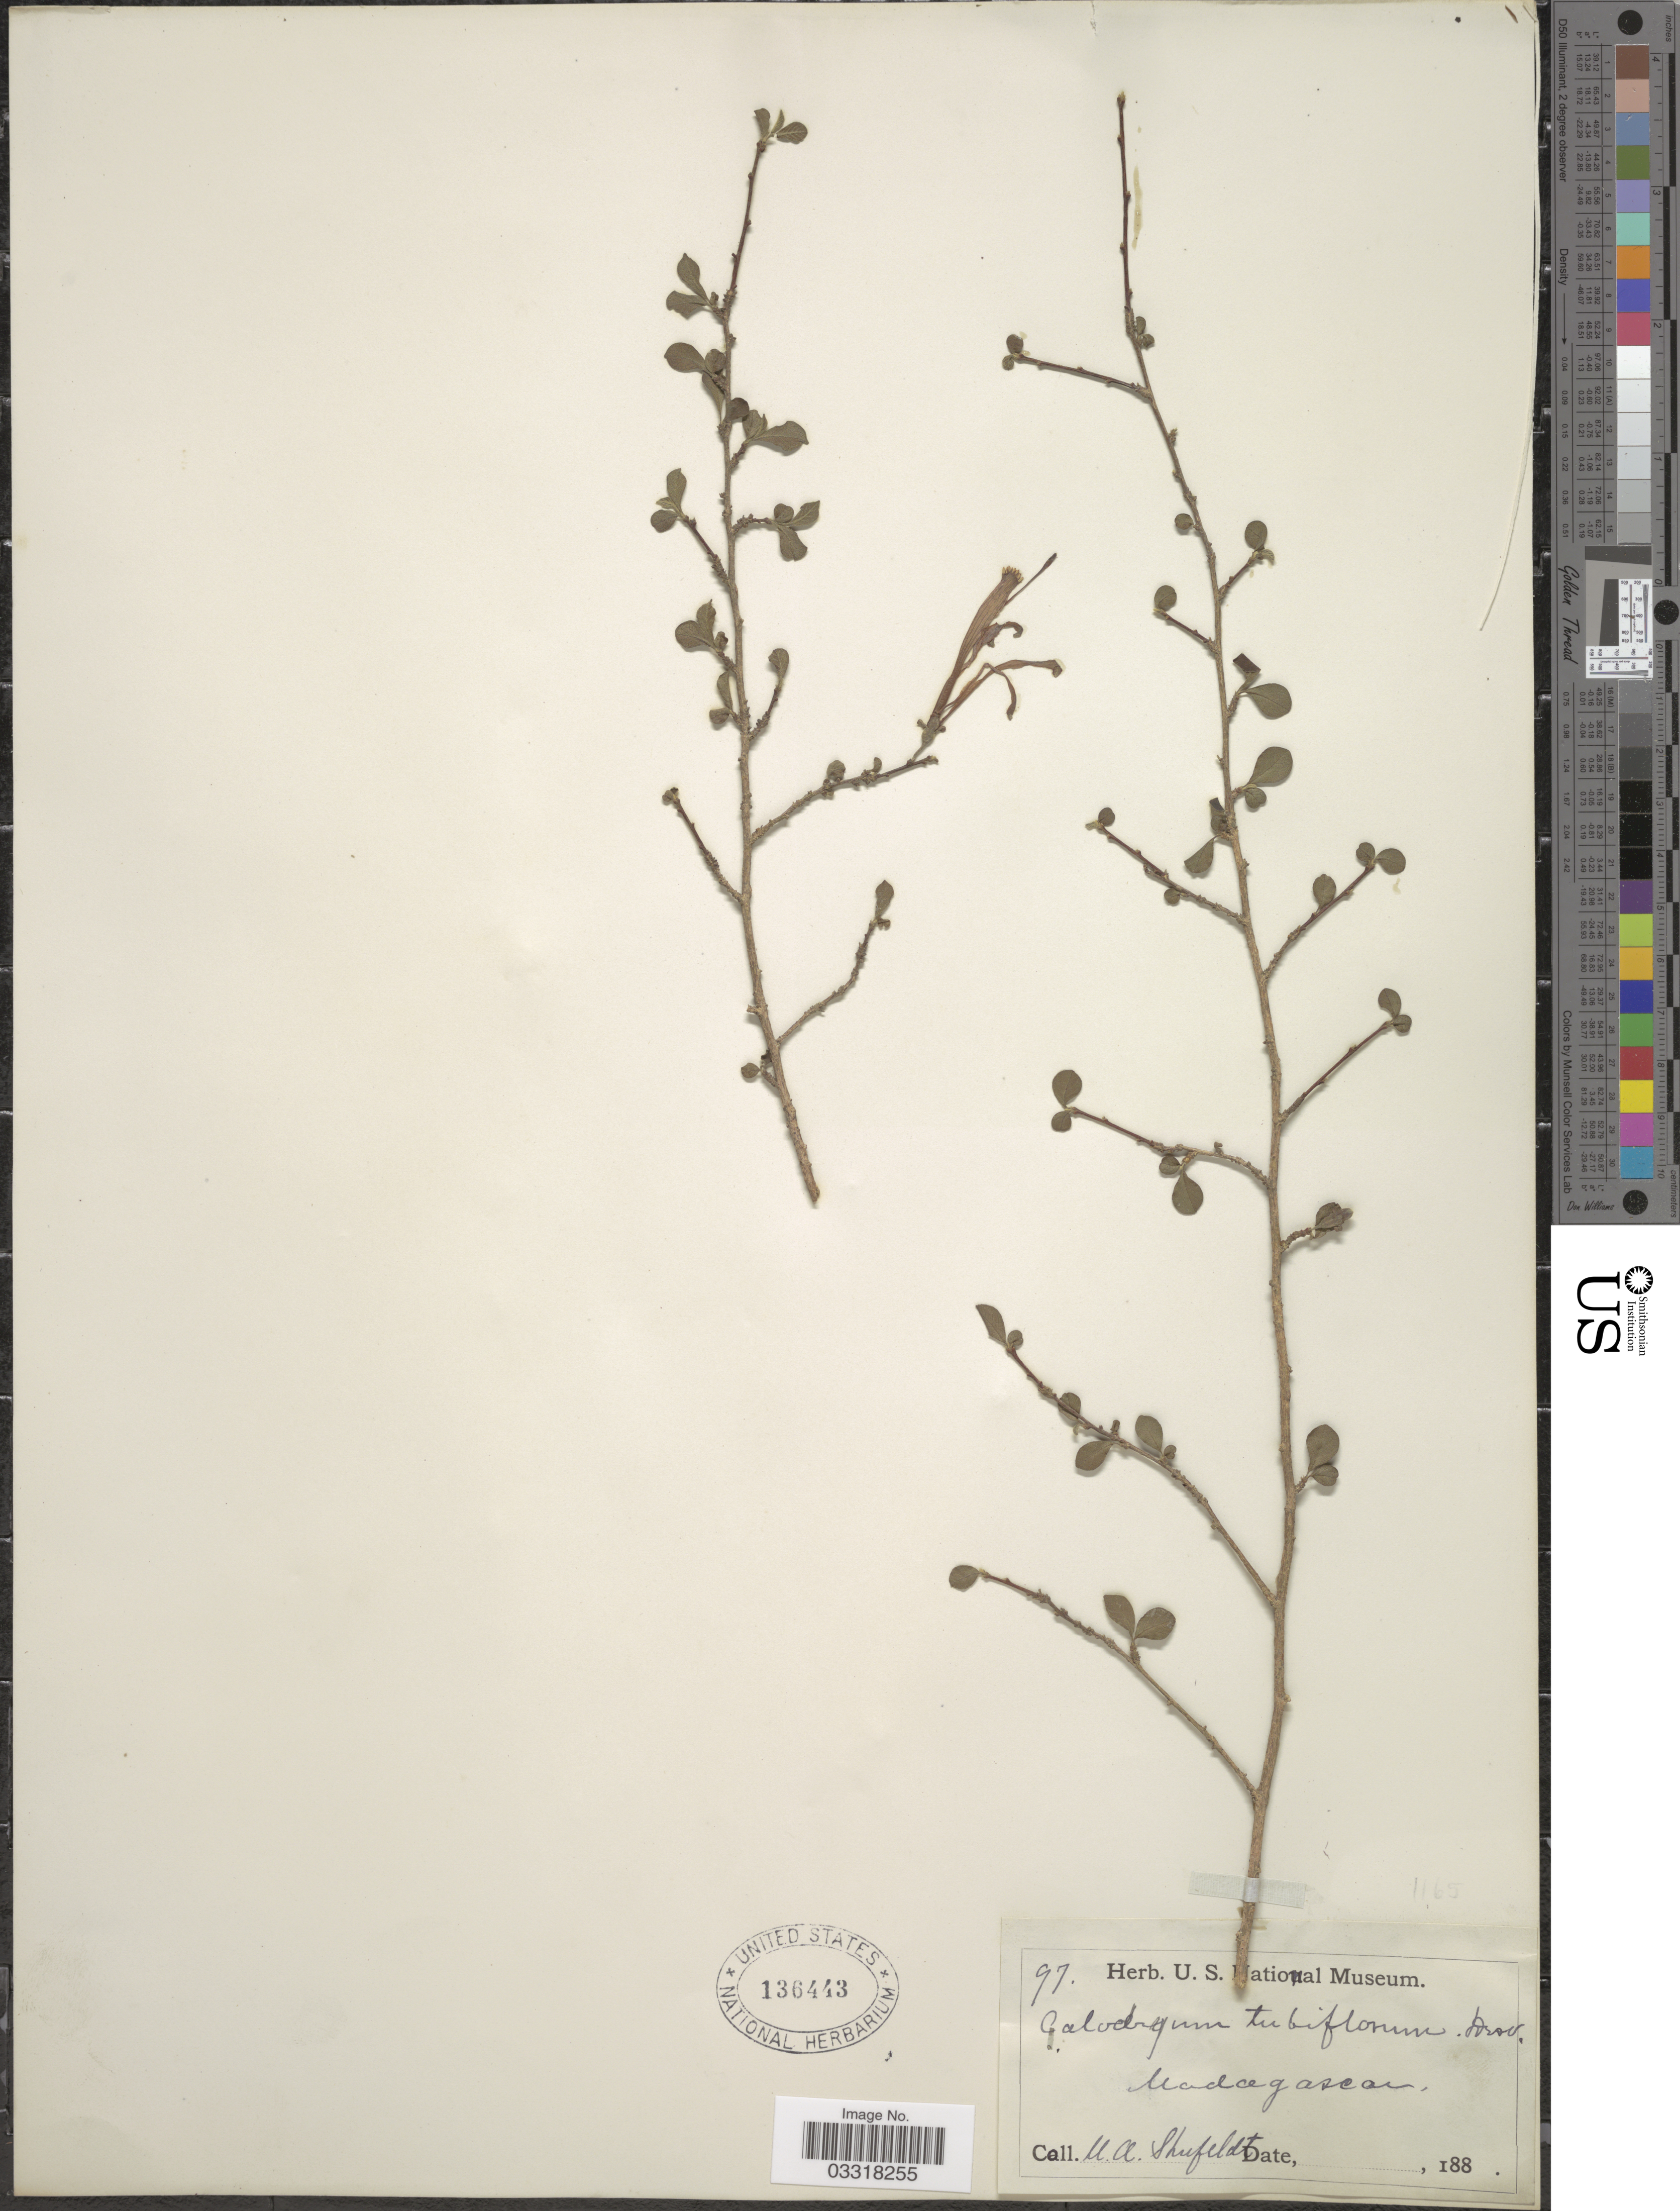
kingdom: Plantae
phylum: Tracheophyta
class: Magnoliopsida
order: Sapindales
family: Meliaceae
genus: Turraea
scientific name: Turraea lanceolata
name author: Cav.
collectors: M. Schufeldt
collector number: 97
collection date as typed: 188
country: Madagascar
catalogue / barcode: US 136443